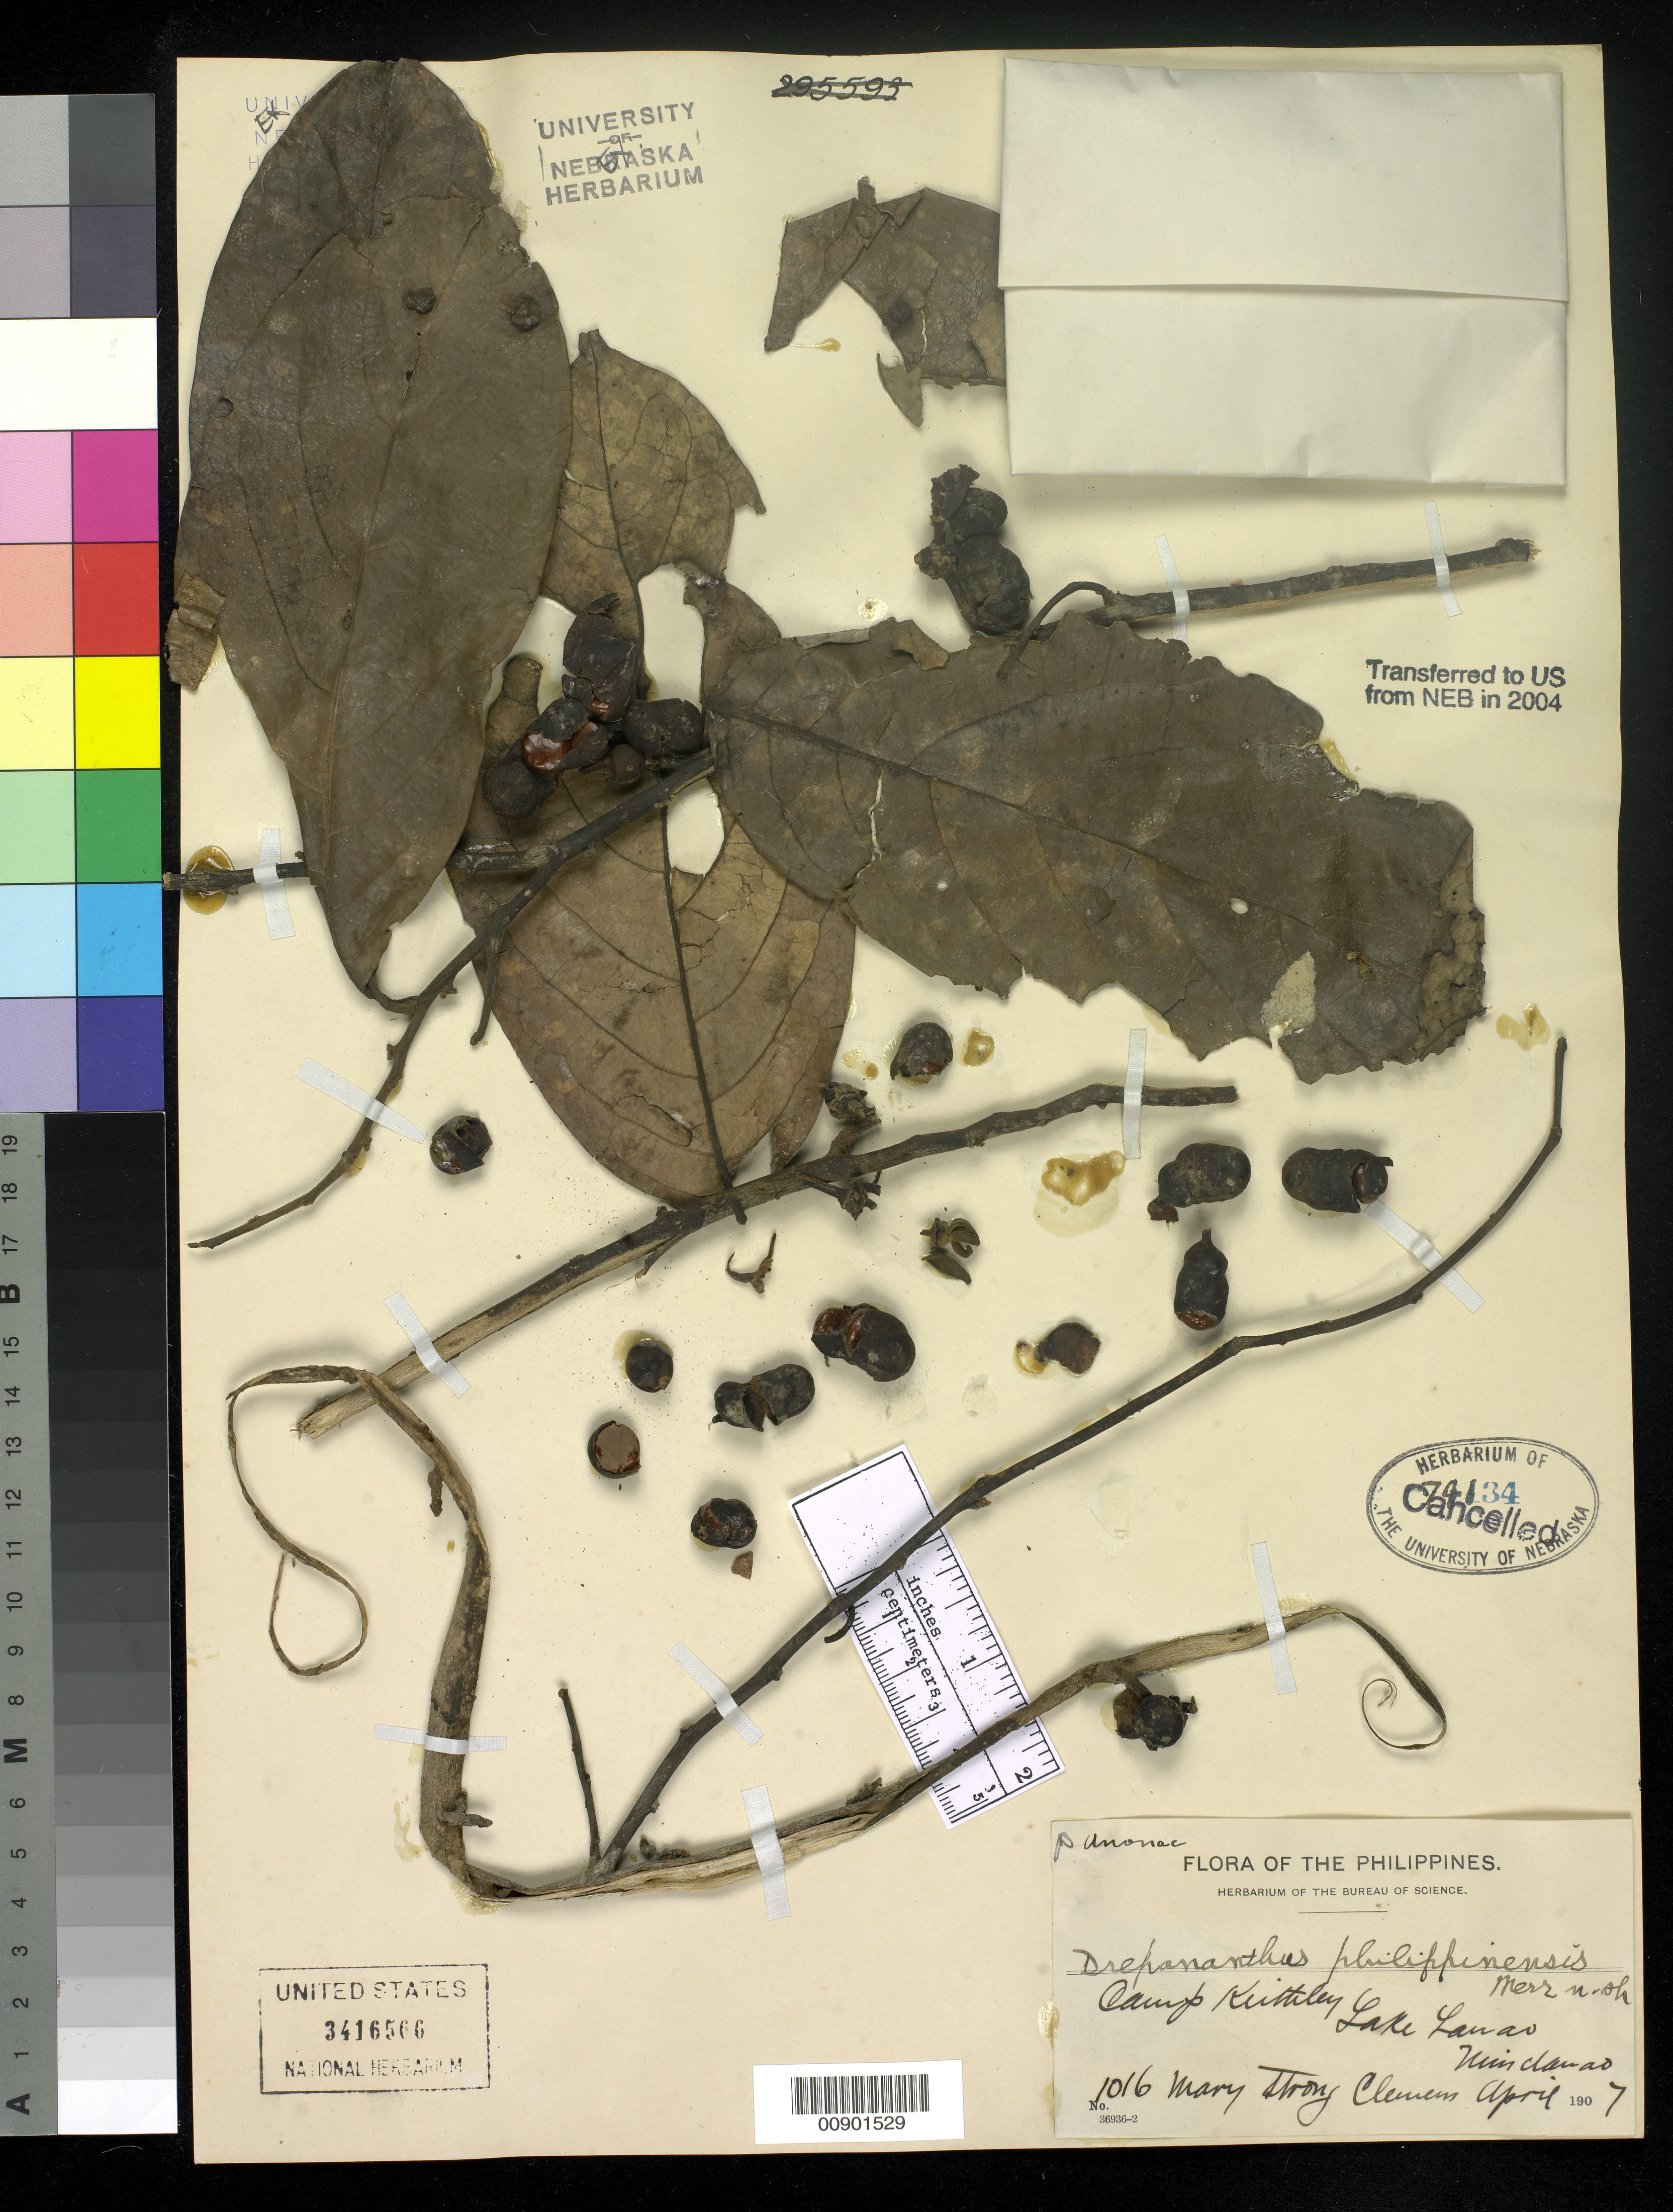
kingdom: Plantae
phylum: Tracheophyta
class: Magnoliopsida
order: Magnoliales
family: Annonaceae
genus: Drepananthus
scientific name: Drepananthus philippinensis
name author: Merr.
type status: Isotype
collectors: M. S. Clemens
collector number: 1016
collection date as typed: Apr 1907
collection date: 1907-04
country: Philippines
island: Mindanao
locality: Camp Keithley, Lake Lanao, Mindanao.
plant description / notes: Cited by J. Sinclair, Gardens Bull. Straits Settlem. Ser 3, 14: 239 (1955).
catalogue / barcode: US 3416566